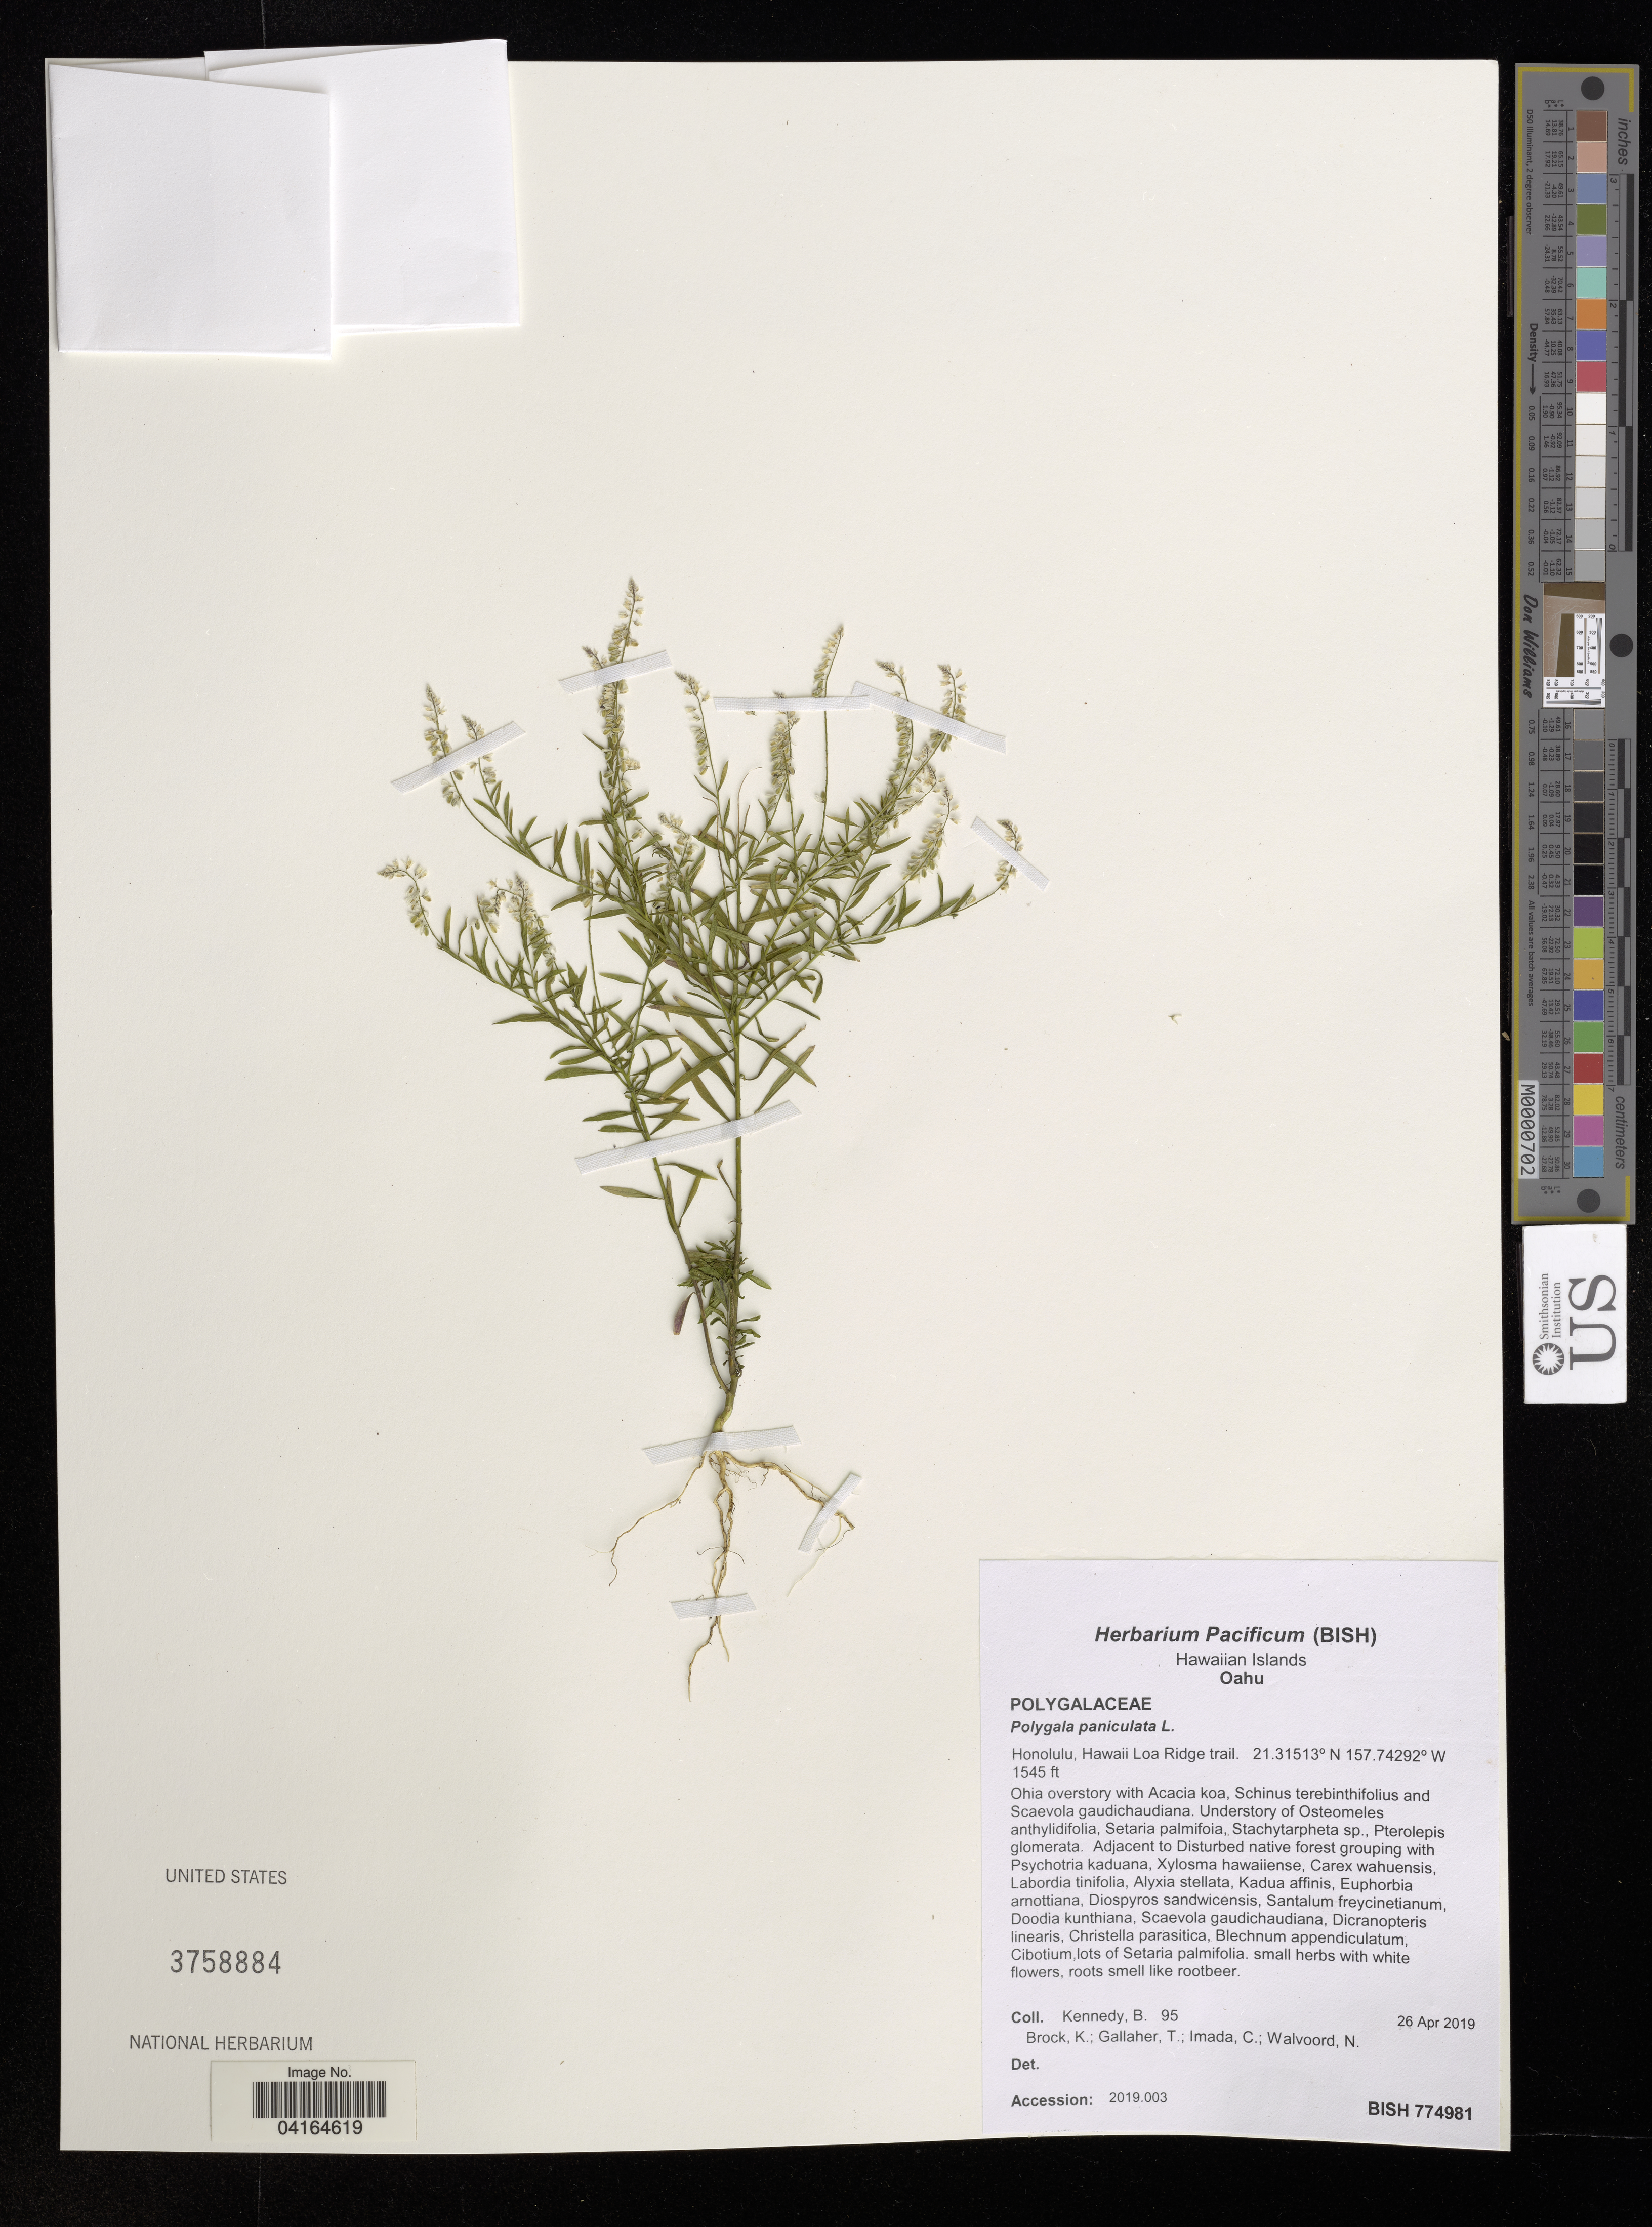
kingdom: Plantae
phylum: Tracheophyta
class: Magnoliopsida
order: Fabales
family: Polygalaceae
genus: Polygala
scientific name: Polygala paniculata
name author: L.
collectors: B. Kennedy, K. Brock, T. Gallaher, C. Imada & N. Walvoord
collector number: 95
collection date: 2019-04-26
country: United States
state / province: Hawaii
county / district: Honolulu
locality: Hawaii Loa Ridge Trail.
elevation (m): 471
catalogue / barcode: US 3758884